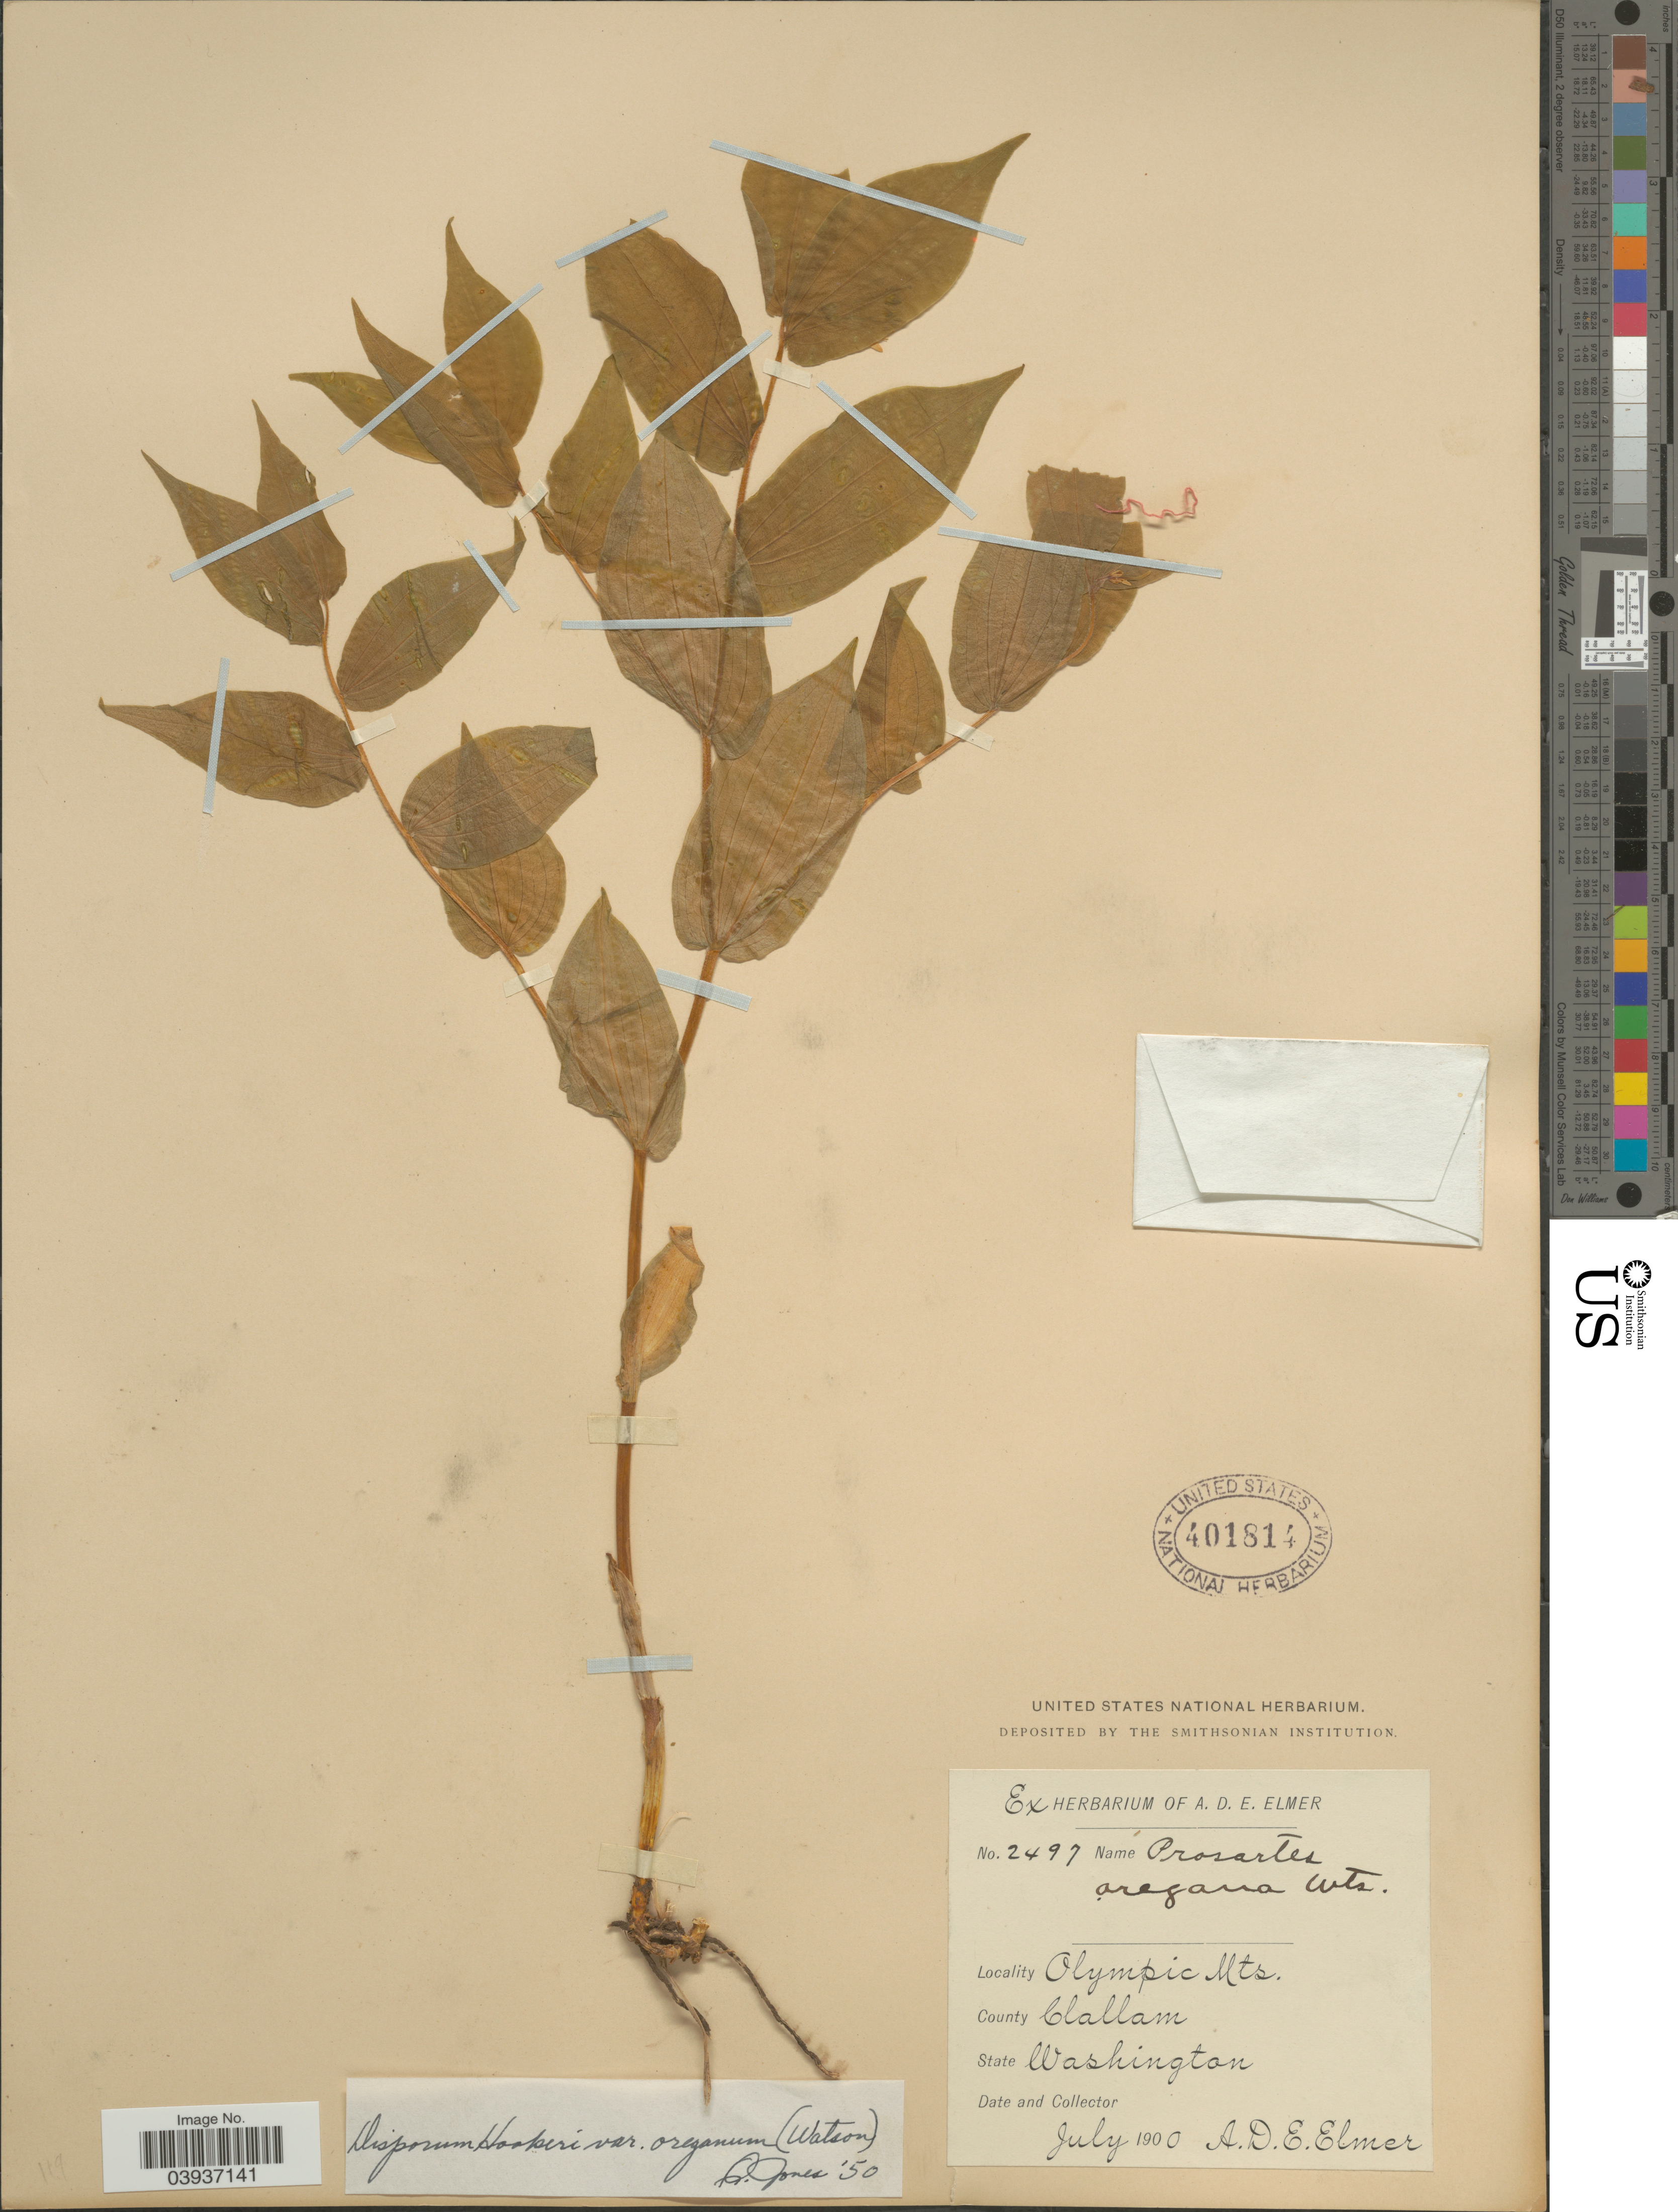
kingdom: Plantae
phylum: Tracheophyta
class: Liliopsida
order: Liliales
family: Colchicaceae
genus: Disporum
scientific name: Disporum hookeri var. oreganum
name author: (S. Watson) Q. Jones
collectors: A. D. E. Elmer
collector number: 2497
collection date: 1900-07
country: United States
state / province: Washington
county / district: Clallam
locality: Olympic Mts. County Clallam.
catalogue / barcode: US 401814